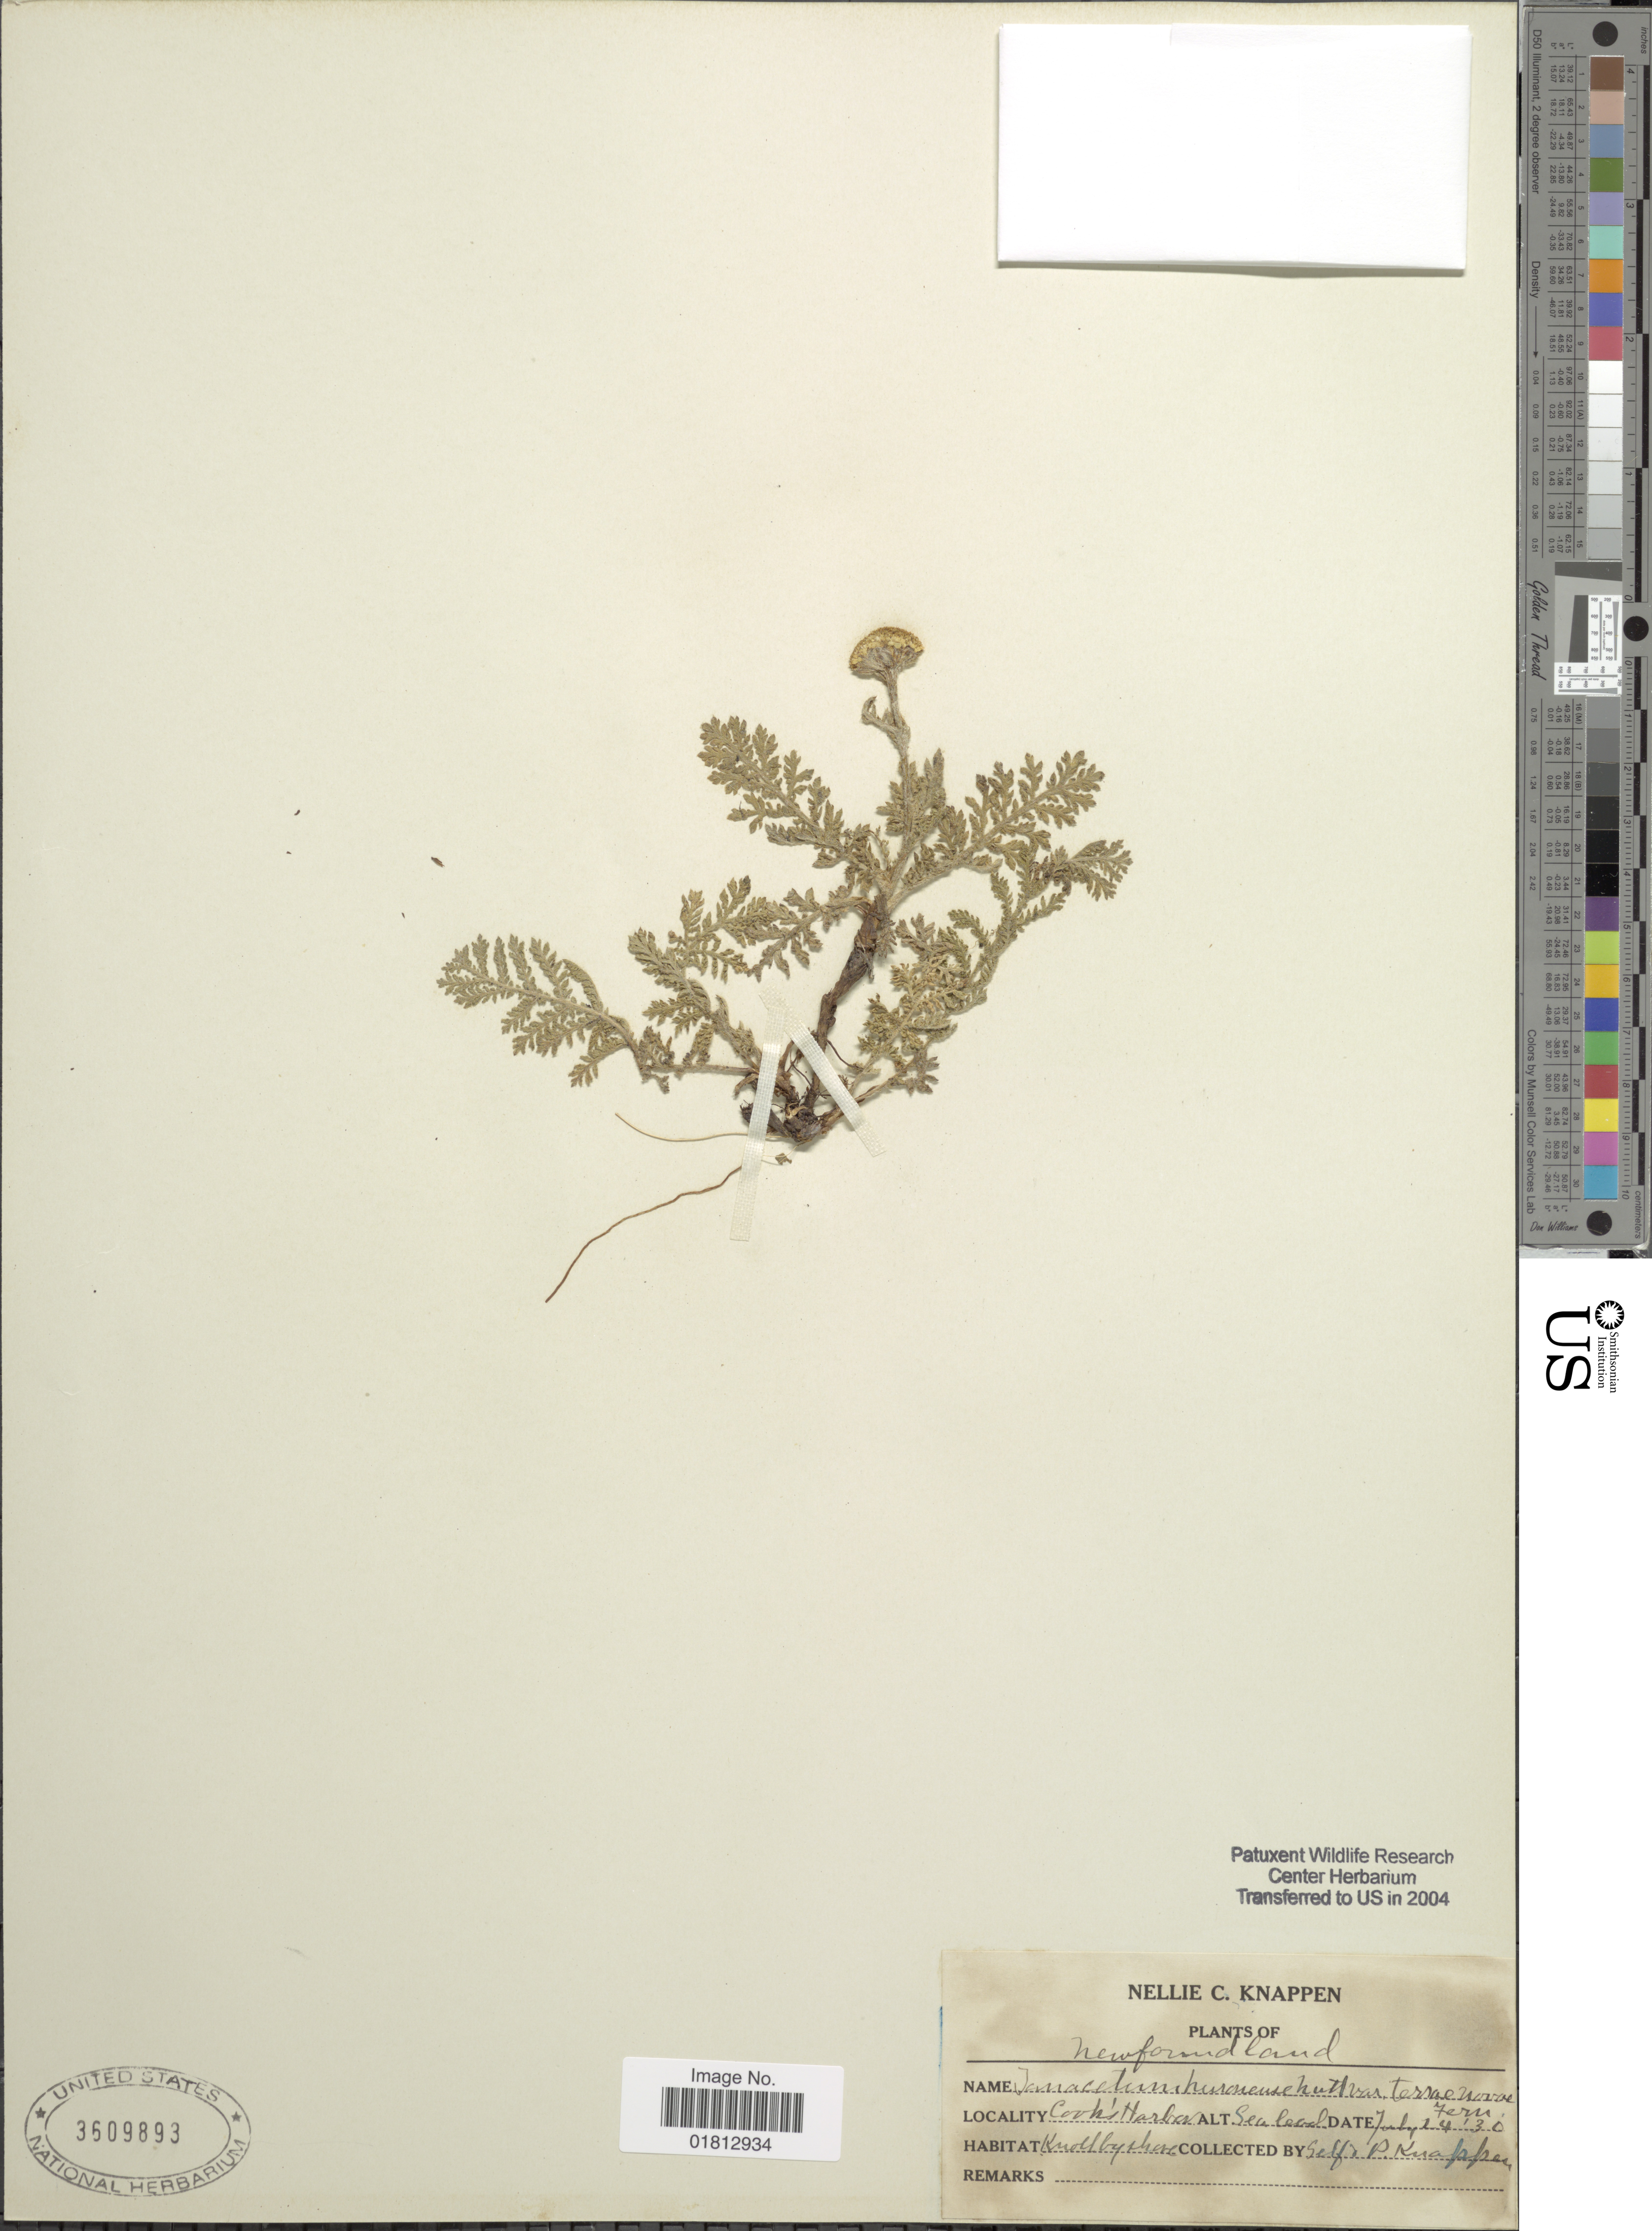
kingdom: Plantae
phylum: Tracheophyta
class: Magnoliopsida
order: Asterales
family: Asteraceae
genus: Tanacetum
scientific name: Tanacetum huronense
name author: Nutt.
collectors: P. Knappen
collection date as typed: Transcribed d/m/y: 24/7/30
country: Canada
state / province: Newfoundland and Labrador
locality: Cook's Harbor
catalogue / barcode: US 3609893